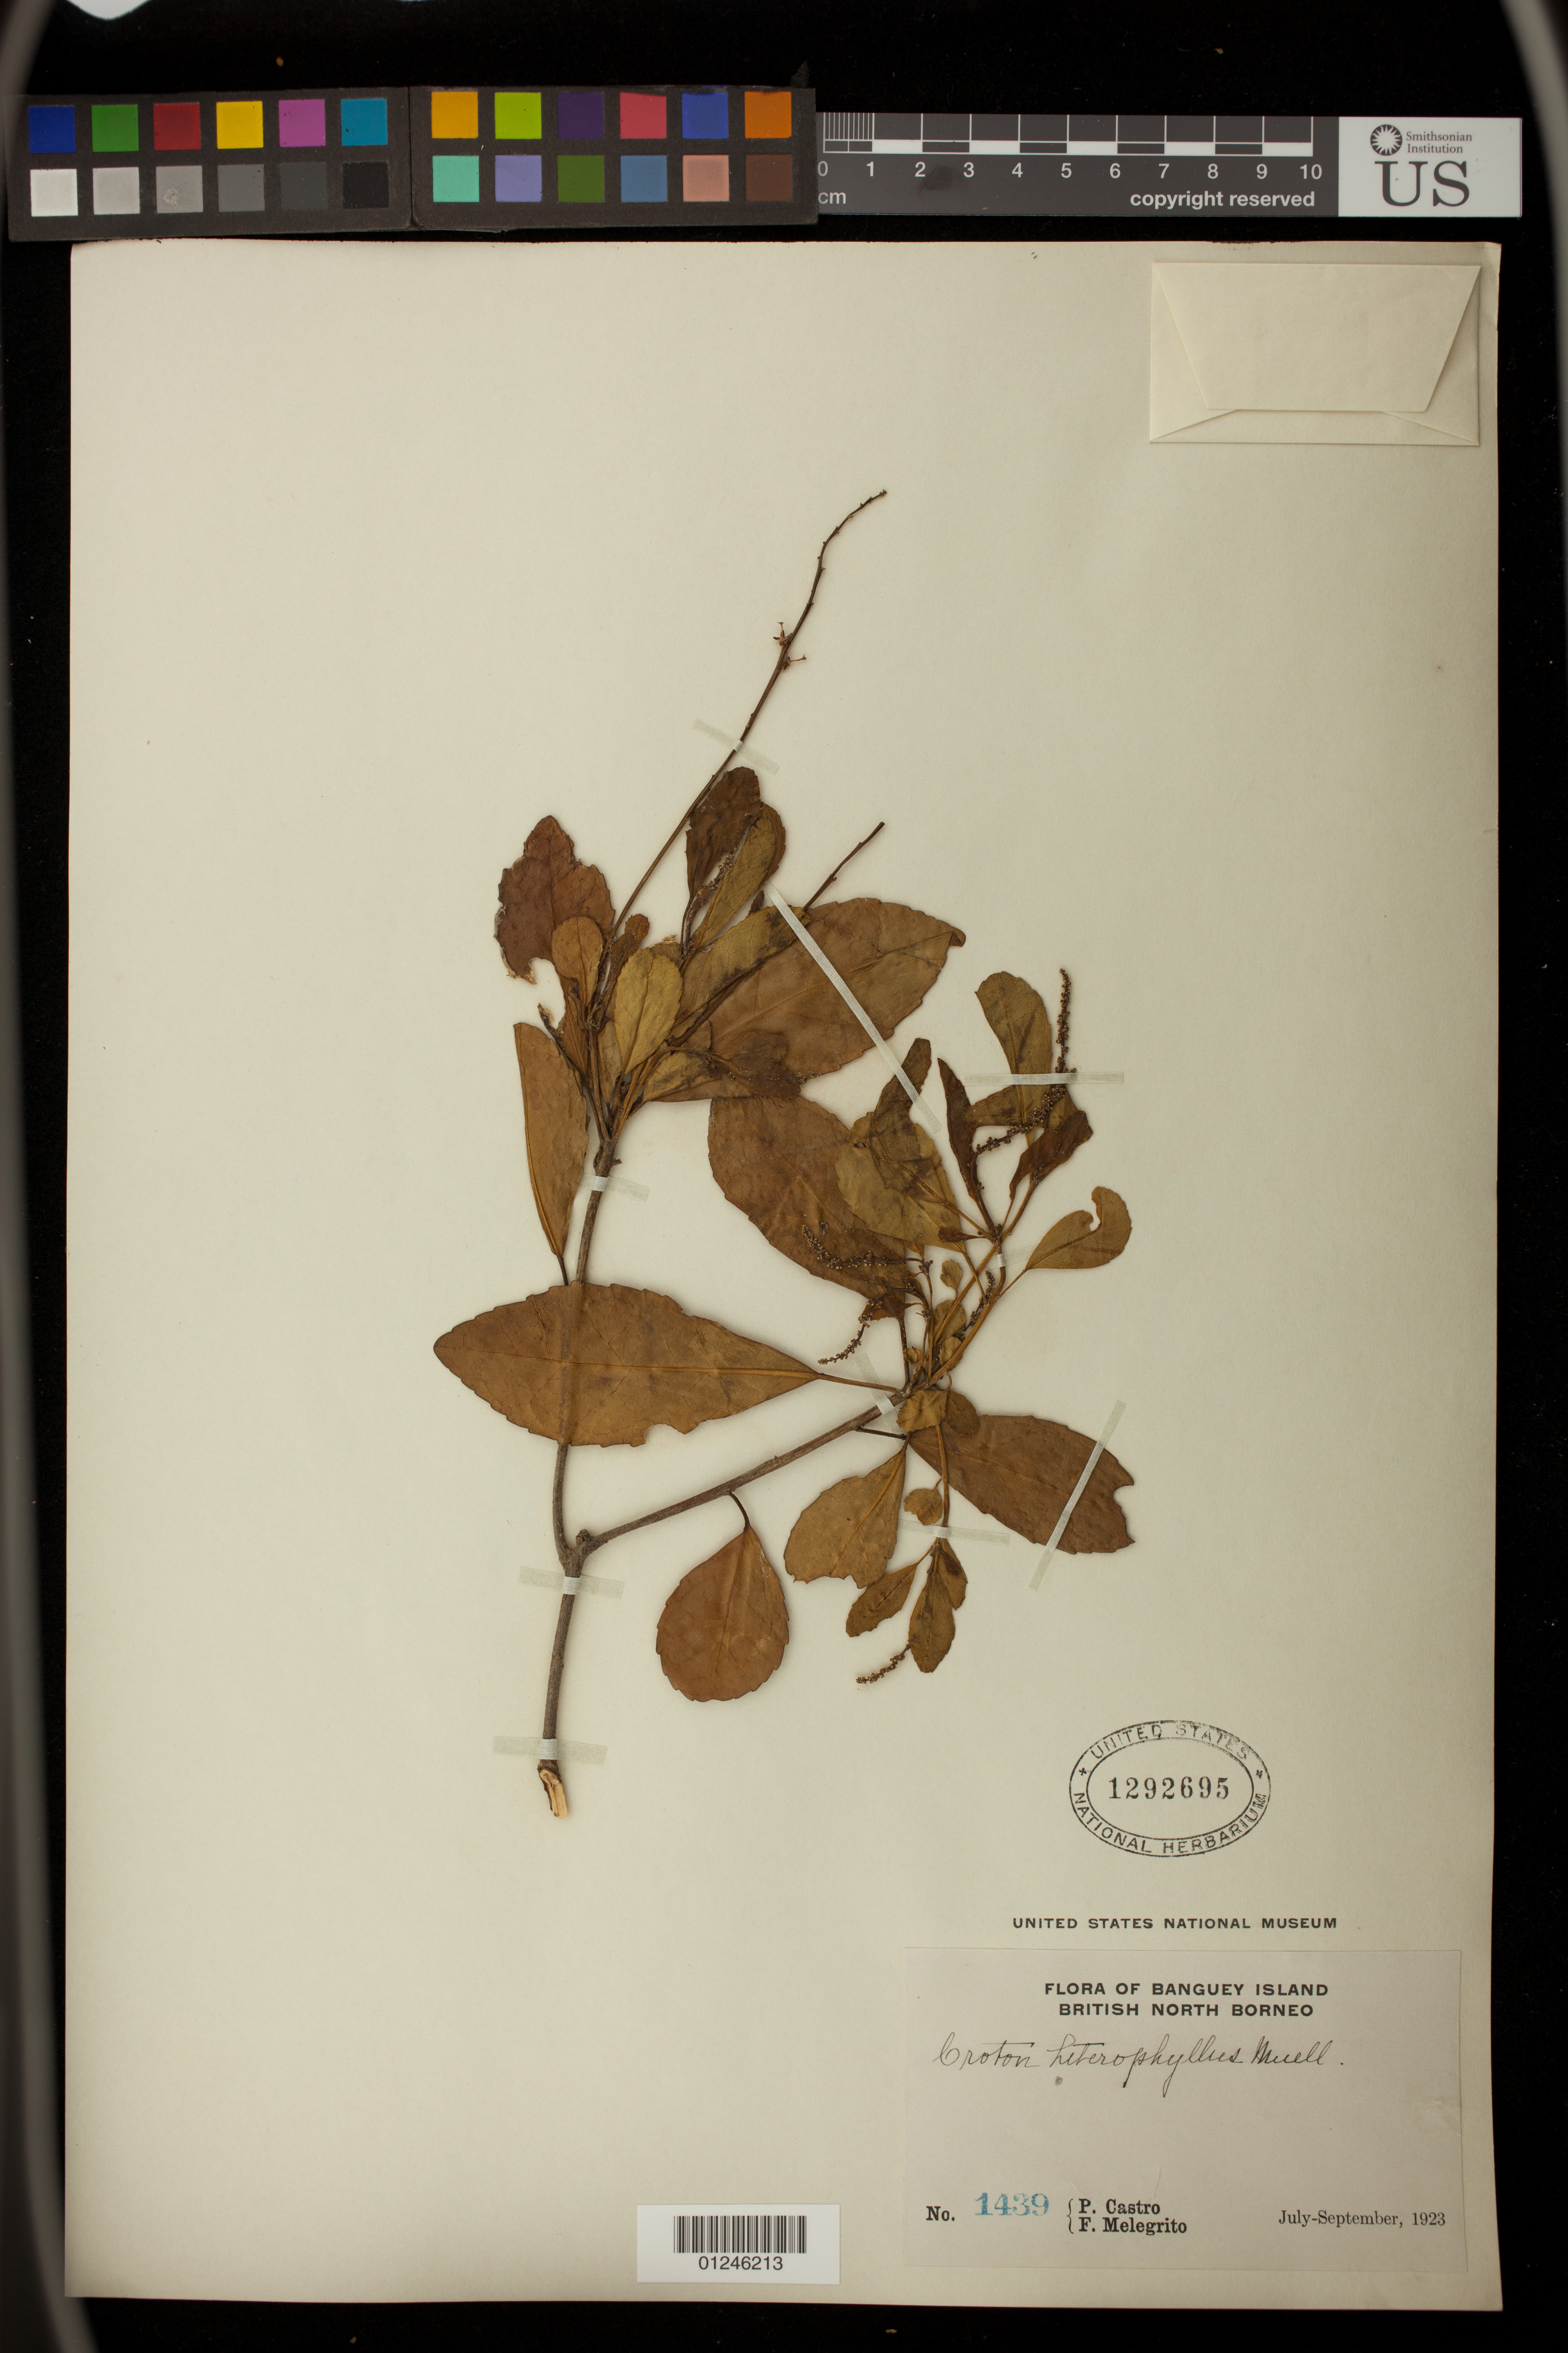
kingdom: Plantae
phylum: Tracheophyta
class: Magnoliopsida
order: Malpighiales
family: Euphorbiaceae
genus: Croton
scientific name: Croton heterophyllus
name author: Kunth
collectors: P. Castro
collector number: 1439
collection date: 1923-07-01/1923-09-01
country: Malaysia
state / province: Sabah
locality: Banguey Island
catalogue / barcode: US 1292695